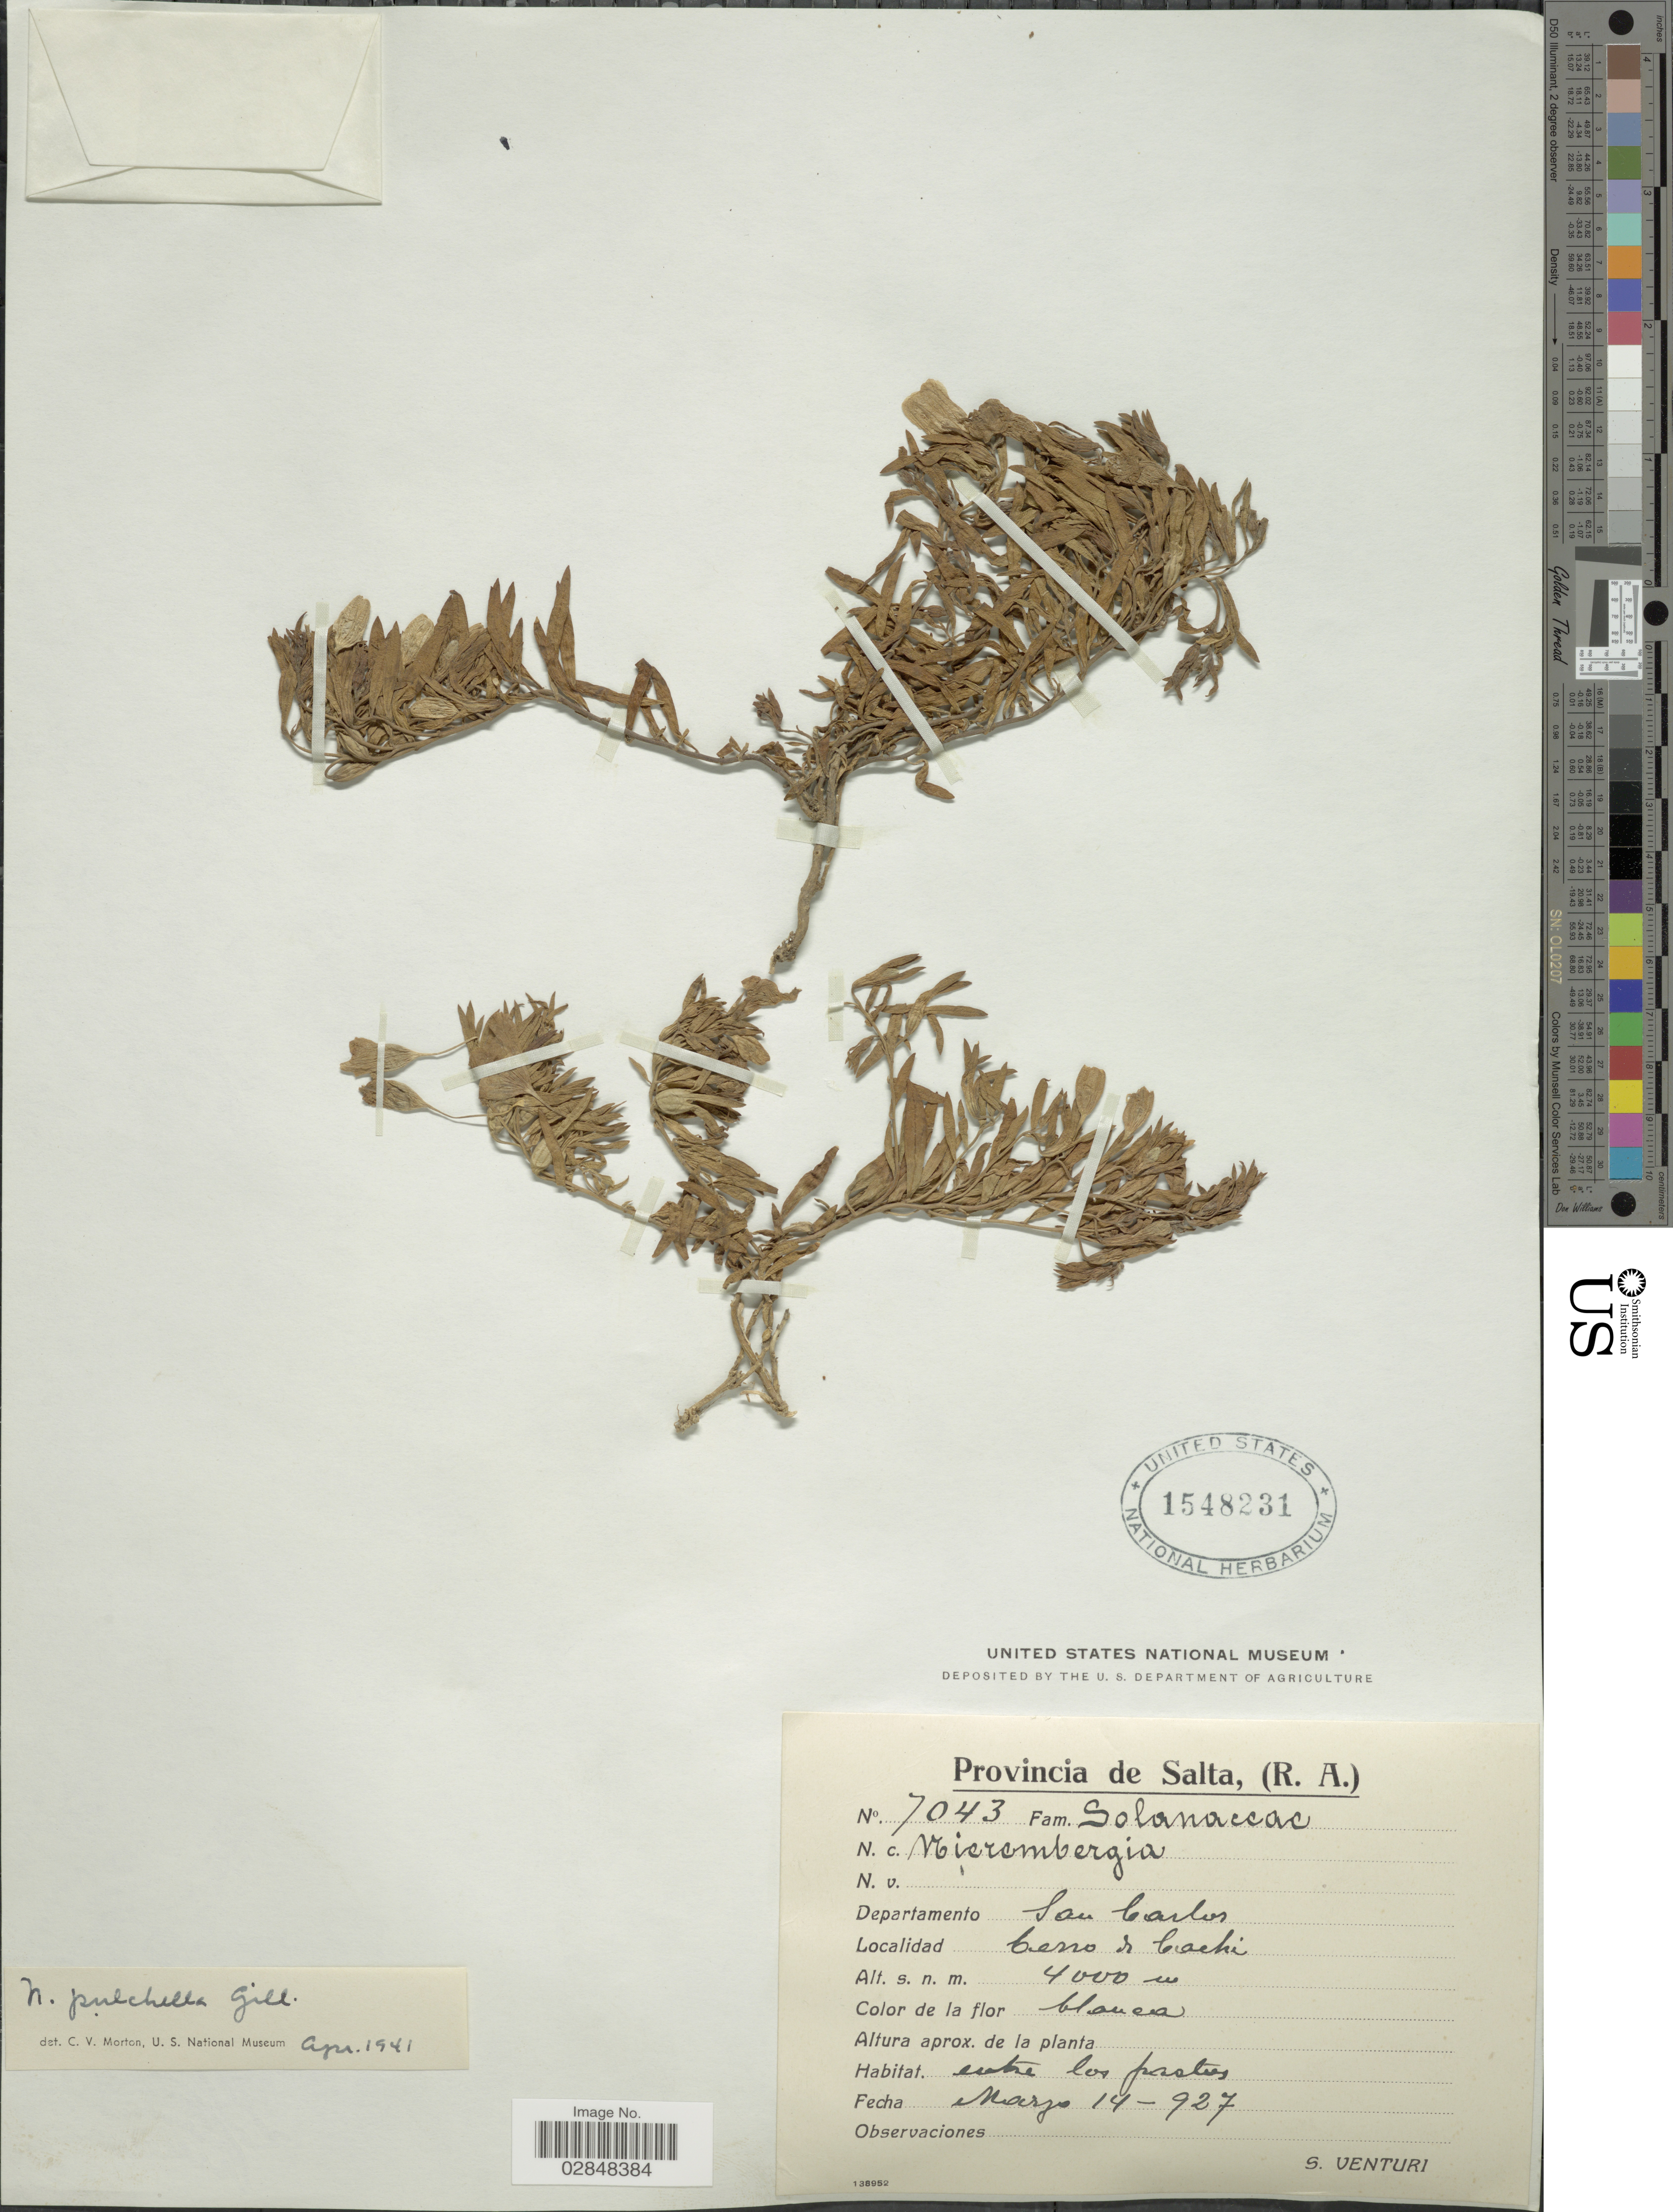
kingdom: Plantae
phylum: Tracheophyta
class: Magnoliopsida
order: Solanales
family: Solanaceae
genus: Nierembergia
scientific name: Nierembergia pulchella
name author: Miers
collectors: S. Venturi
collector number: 7043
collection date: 1927-03-14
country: Argentina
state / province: Salta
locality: Departamento San Carlos. Cerro de Cachi.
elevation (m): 4000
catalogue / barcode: US 1548231